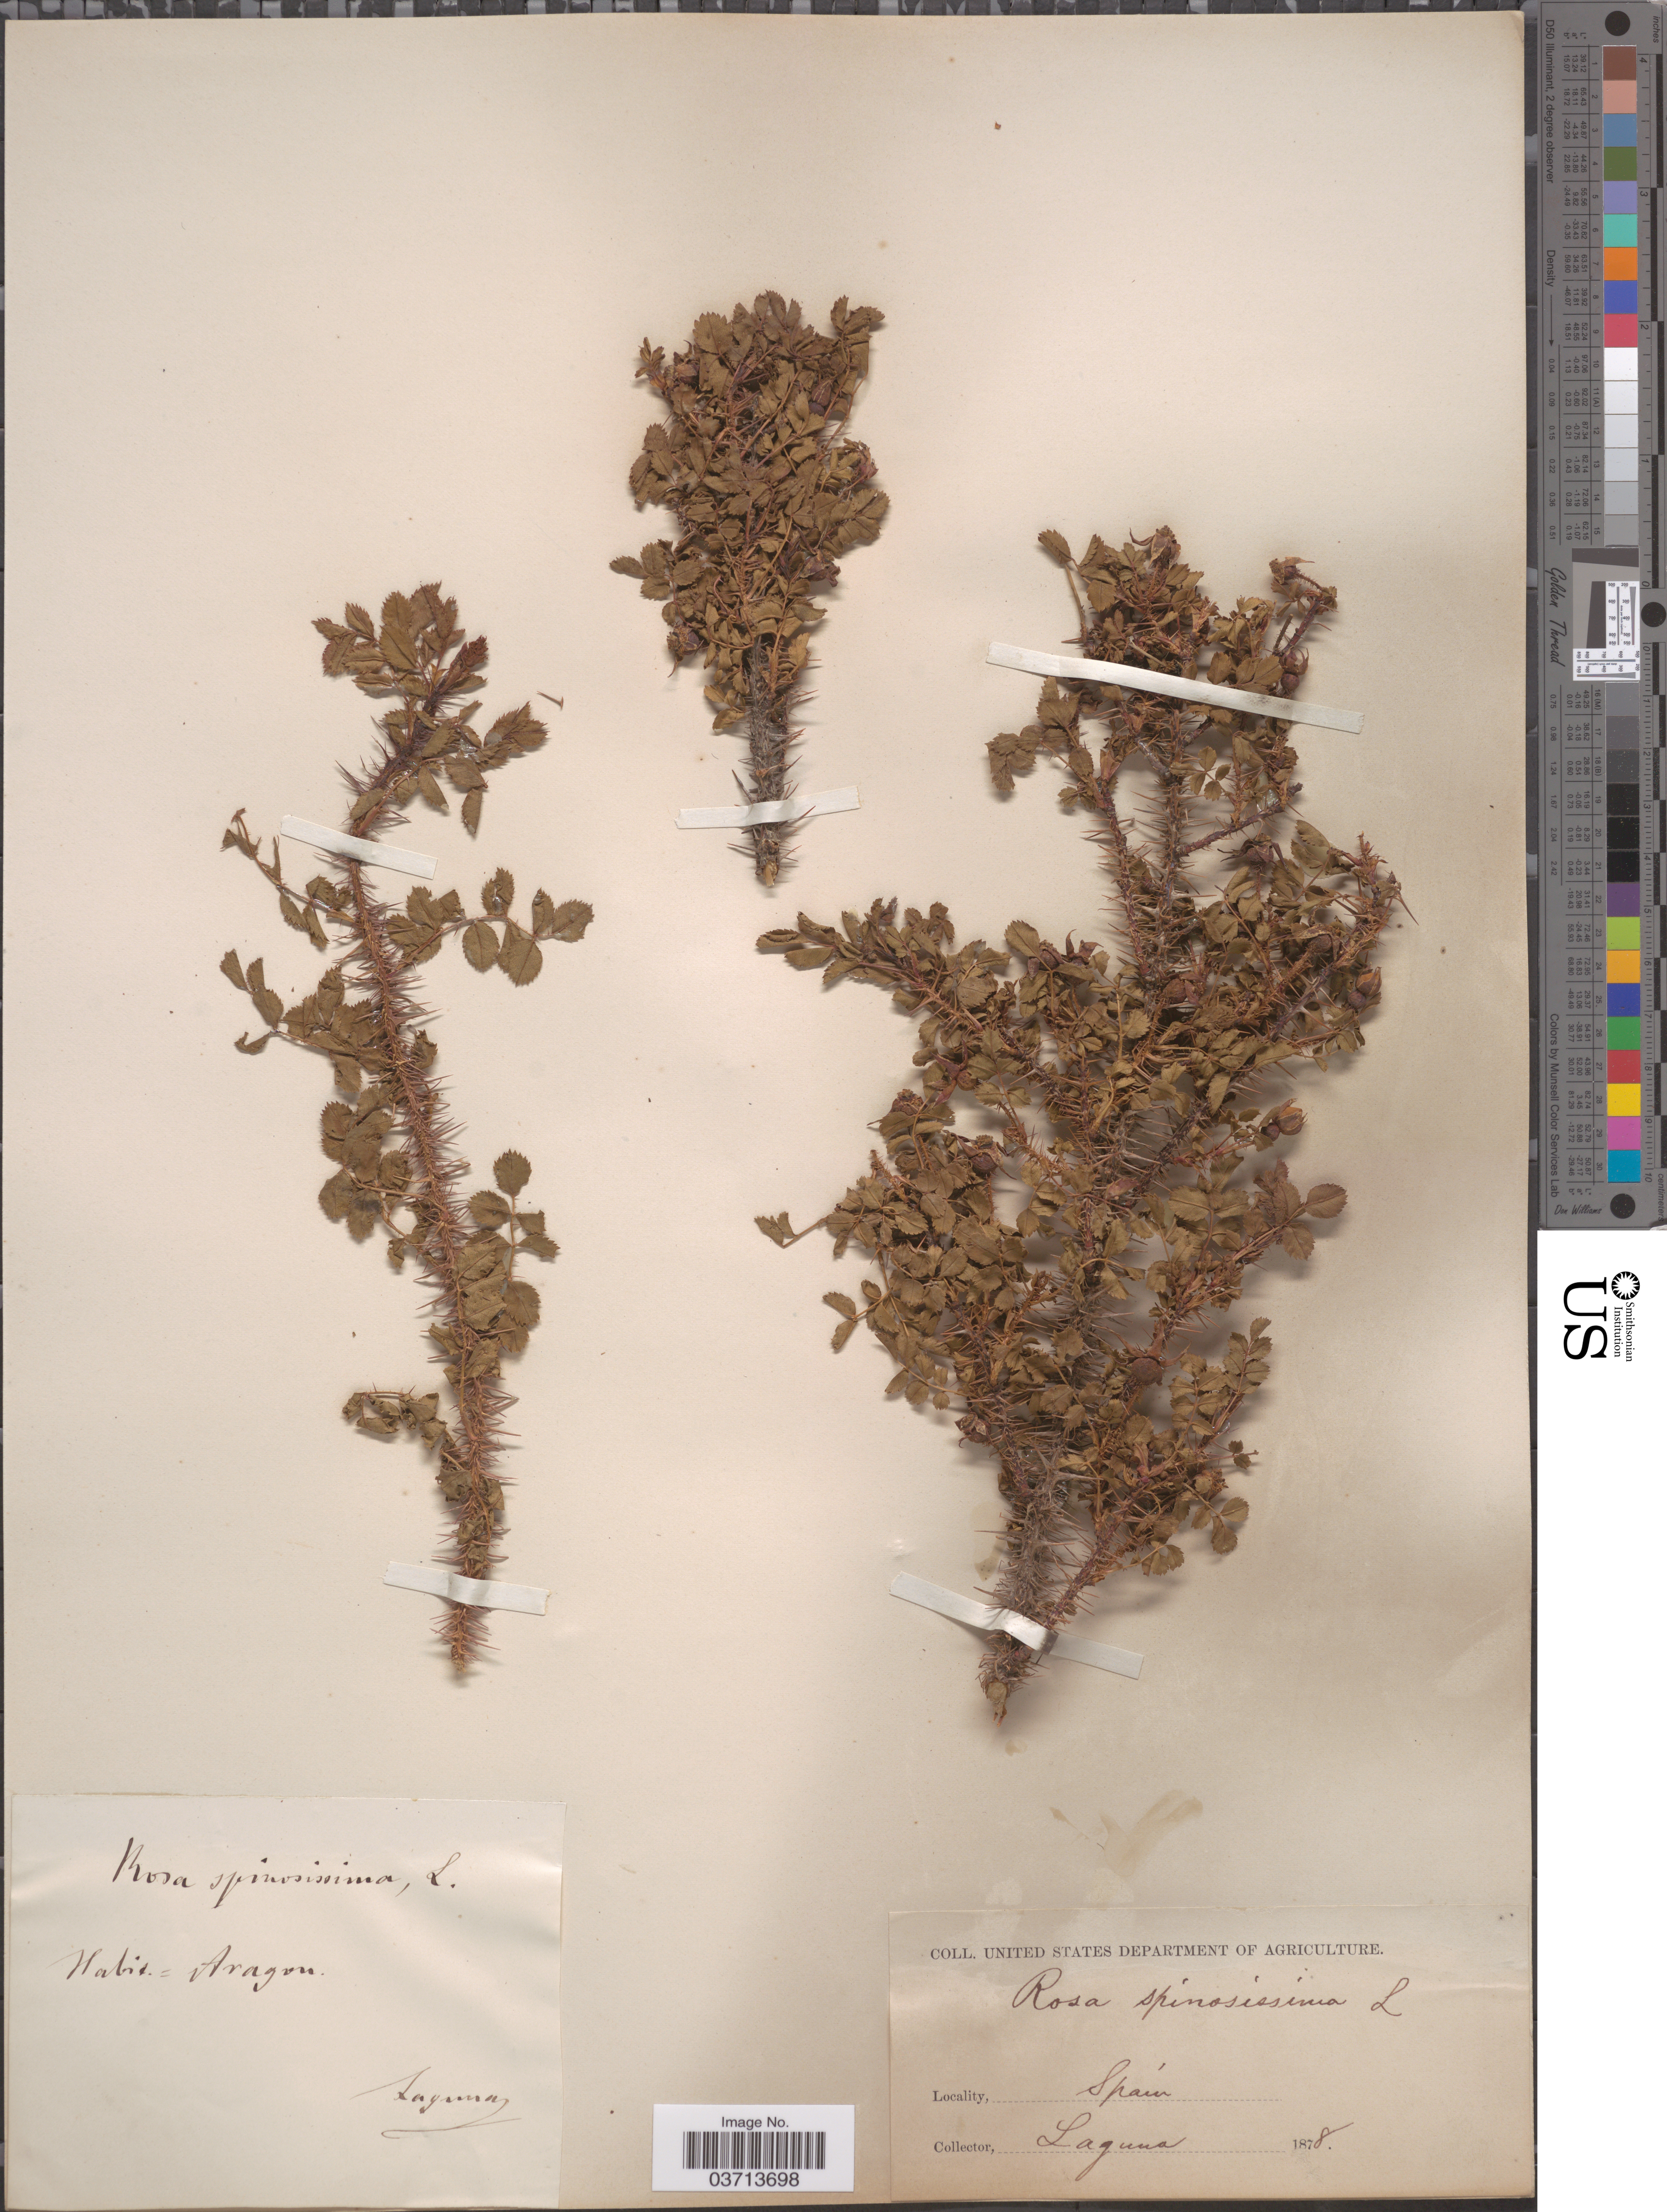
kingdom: Plantae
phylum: Tracheophyta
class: Magnoliopsida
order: Rosales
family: Rosaceae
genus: Rosa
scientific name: Rosa spinosissima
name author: L.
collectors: -. Laguna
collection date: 1878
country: Spain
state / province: Aragón